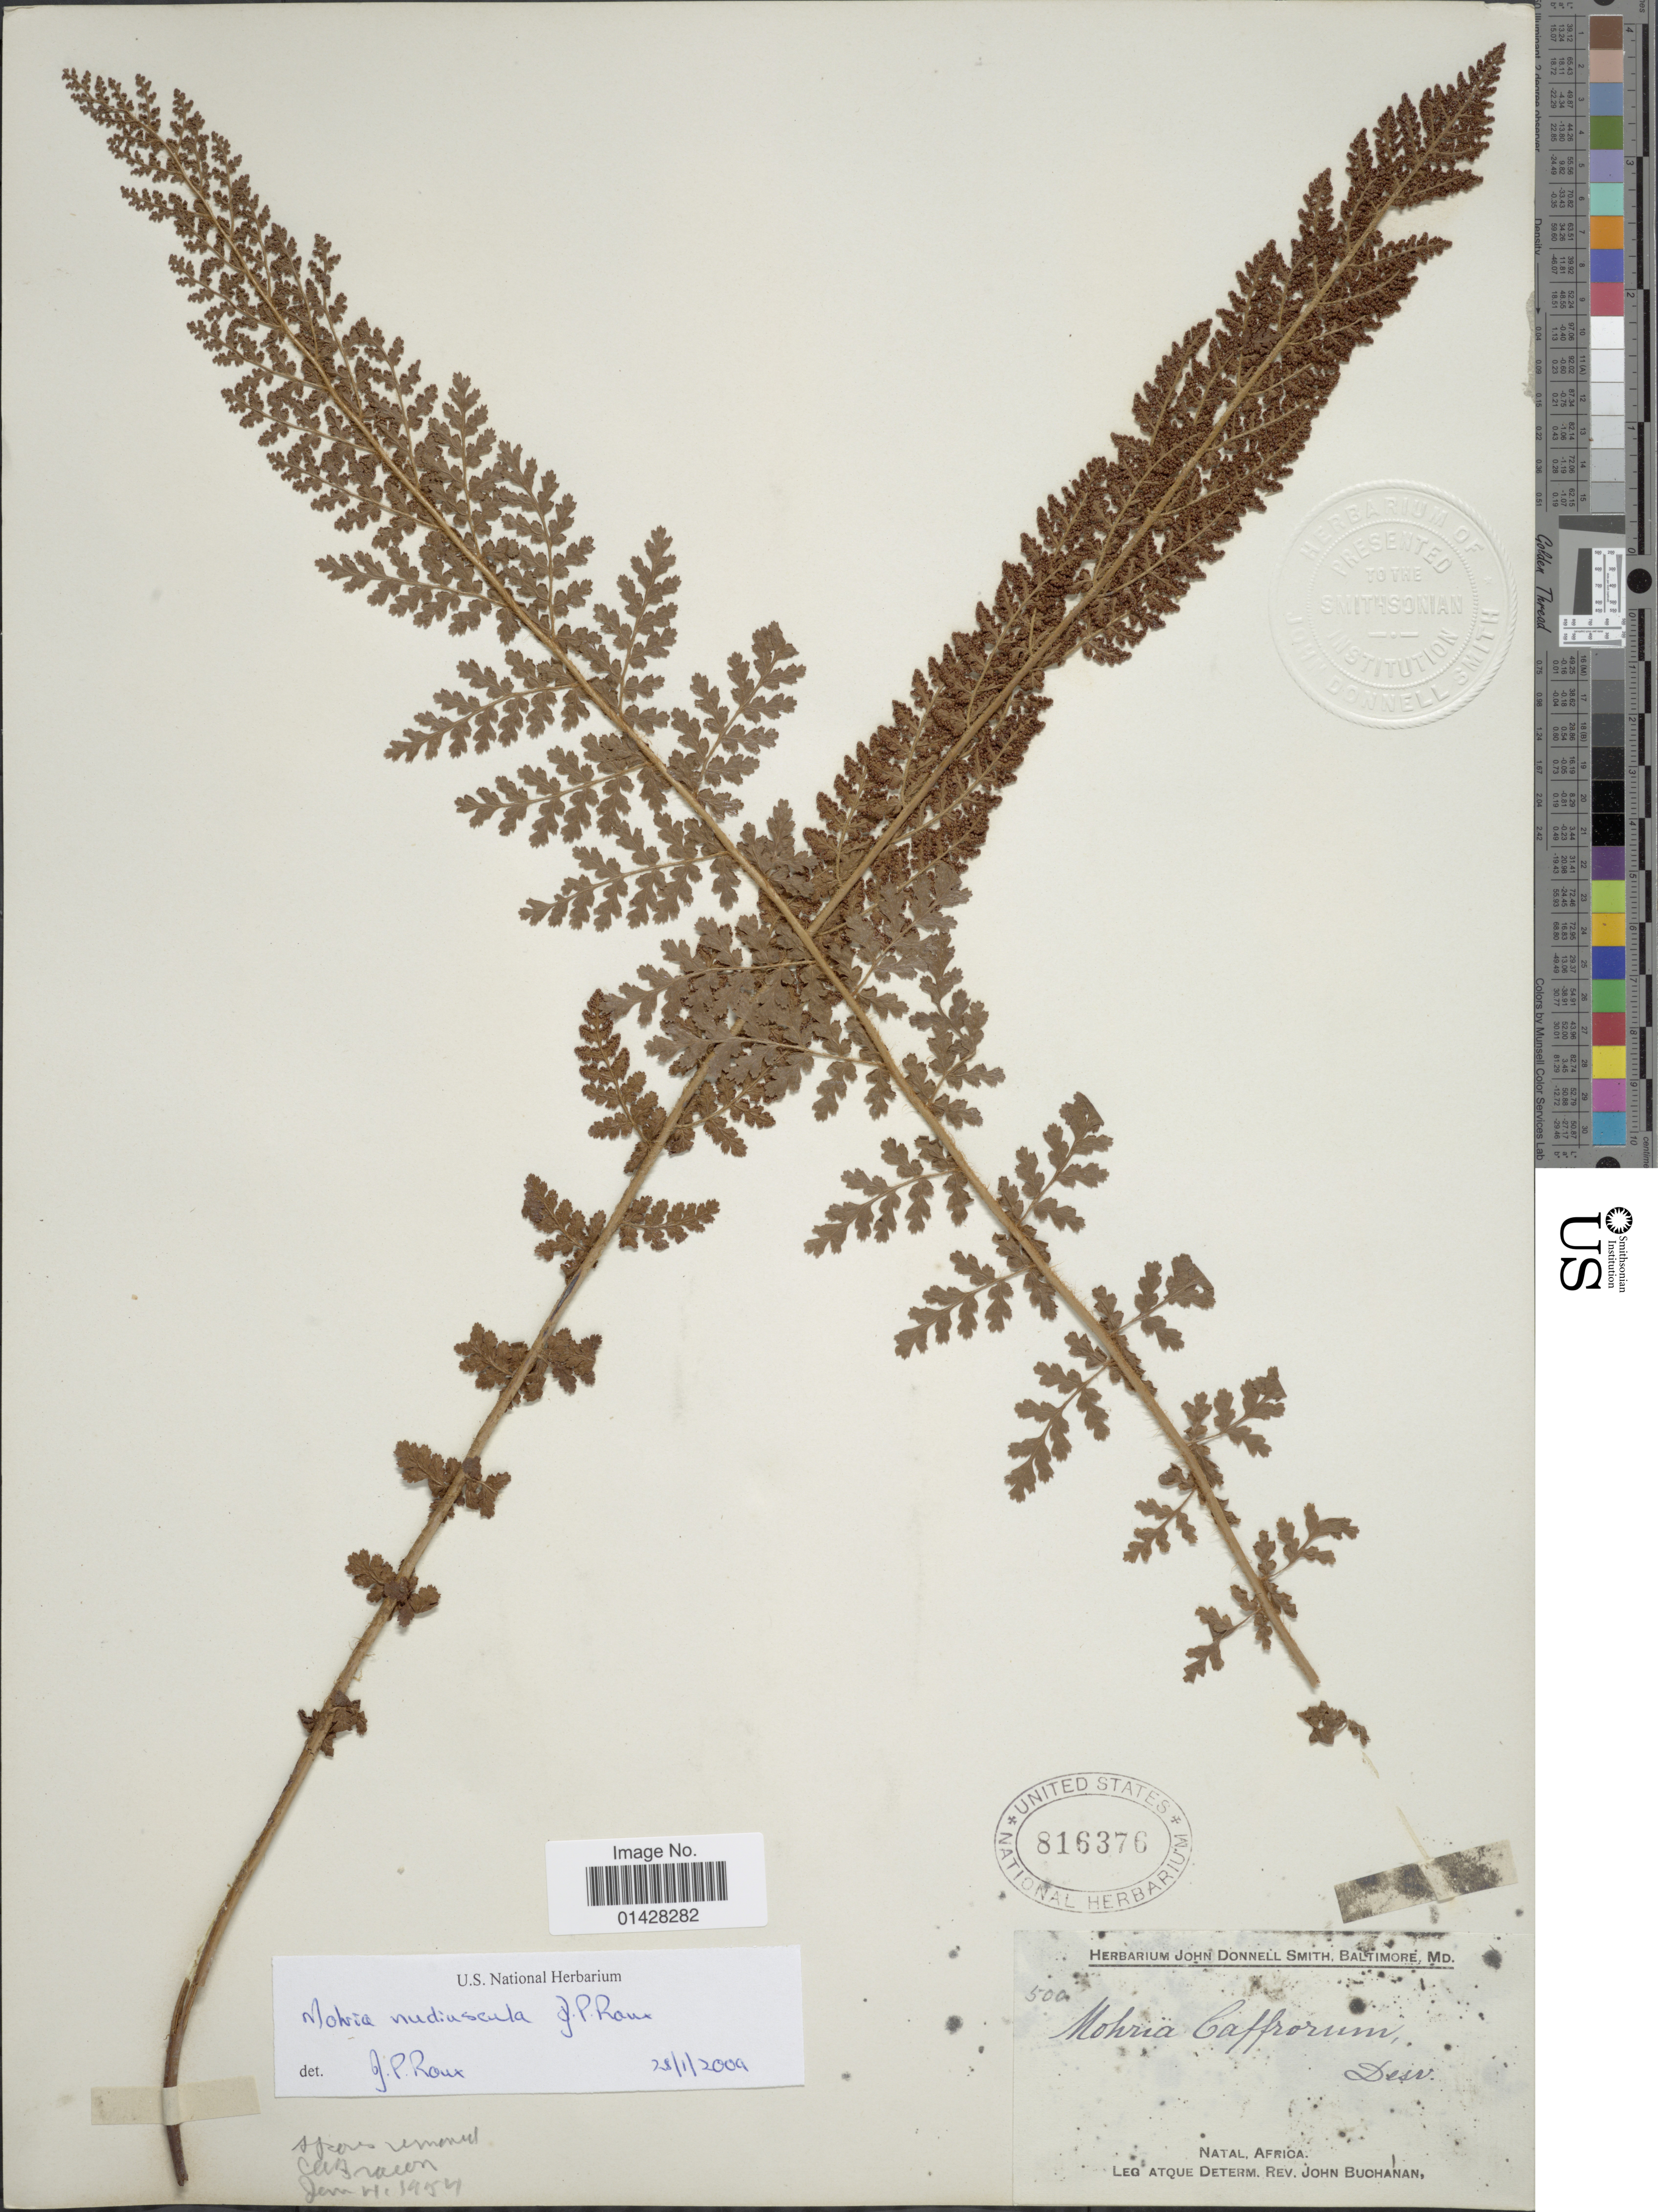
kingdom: Plantae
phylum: Tracheophyta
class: Polypodiopsida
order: Schizaeales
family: Anemiaceae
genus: Anemia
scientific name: Anemia nudiuscula comb ined.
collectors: J. Buchanan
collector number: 500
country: South Africa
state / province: KwaZulu-Natal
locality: Natal, Africa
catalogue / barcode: US 816376